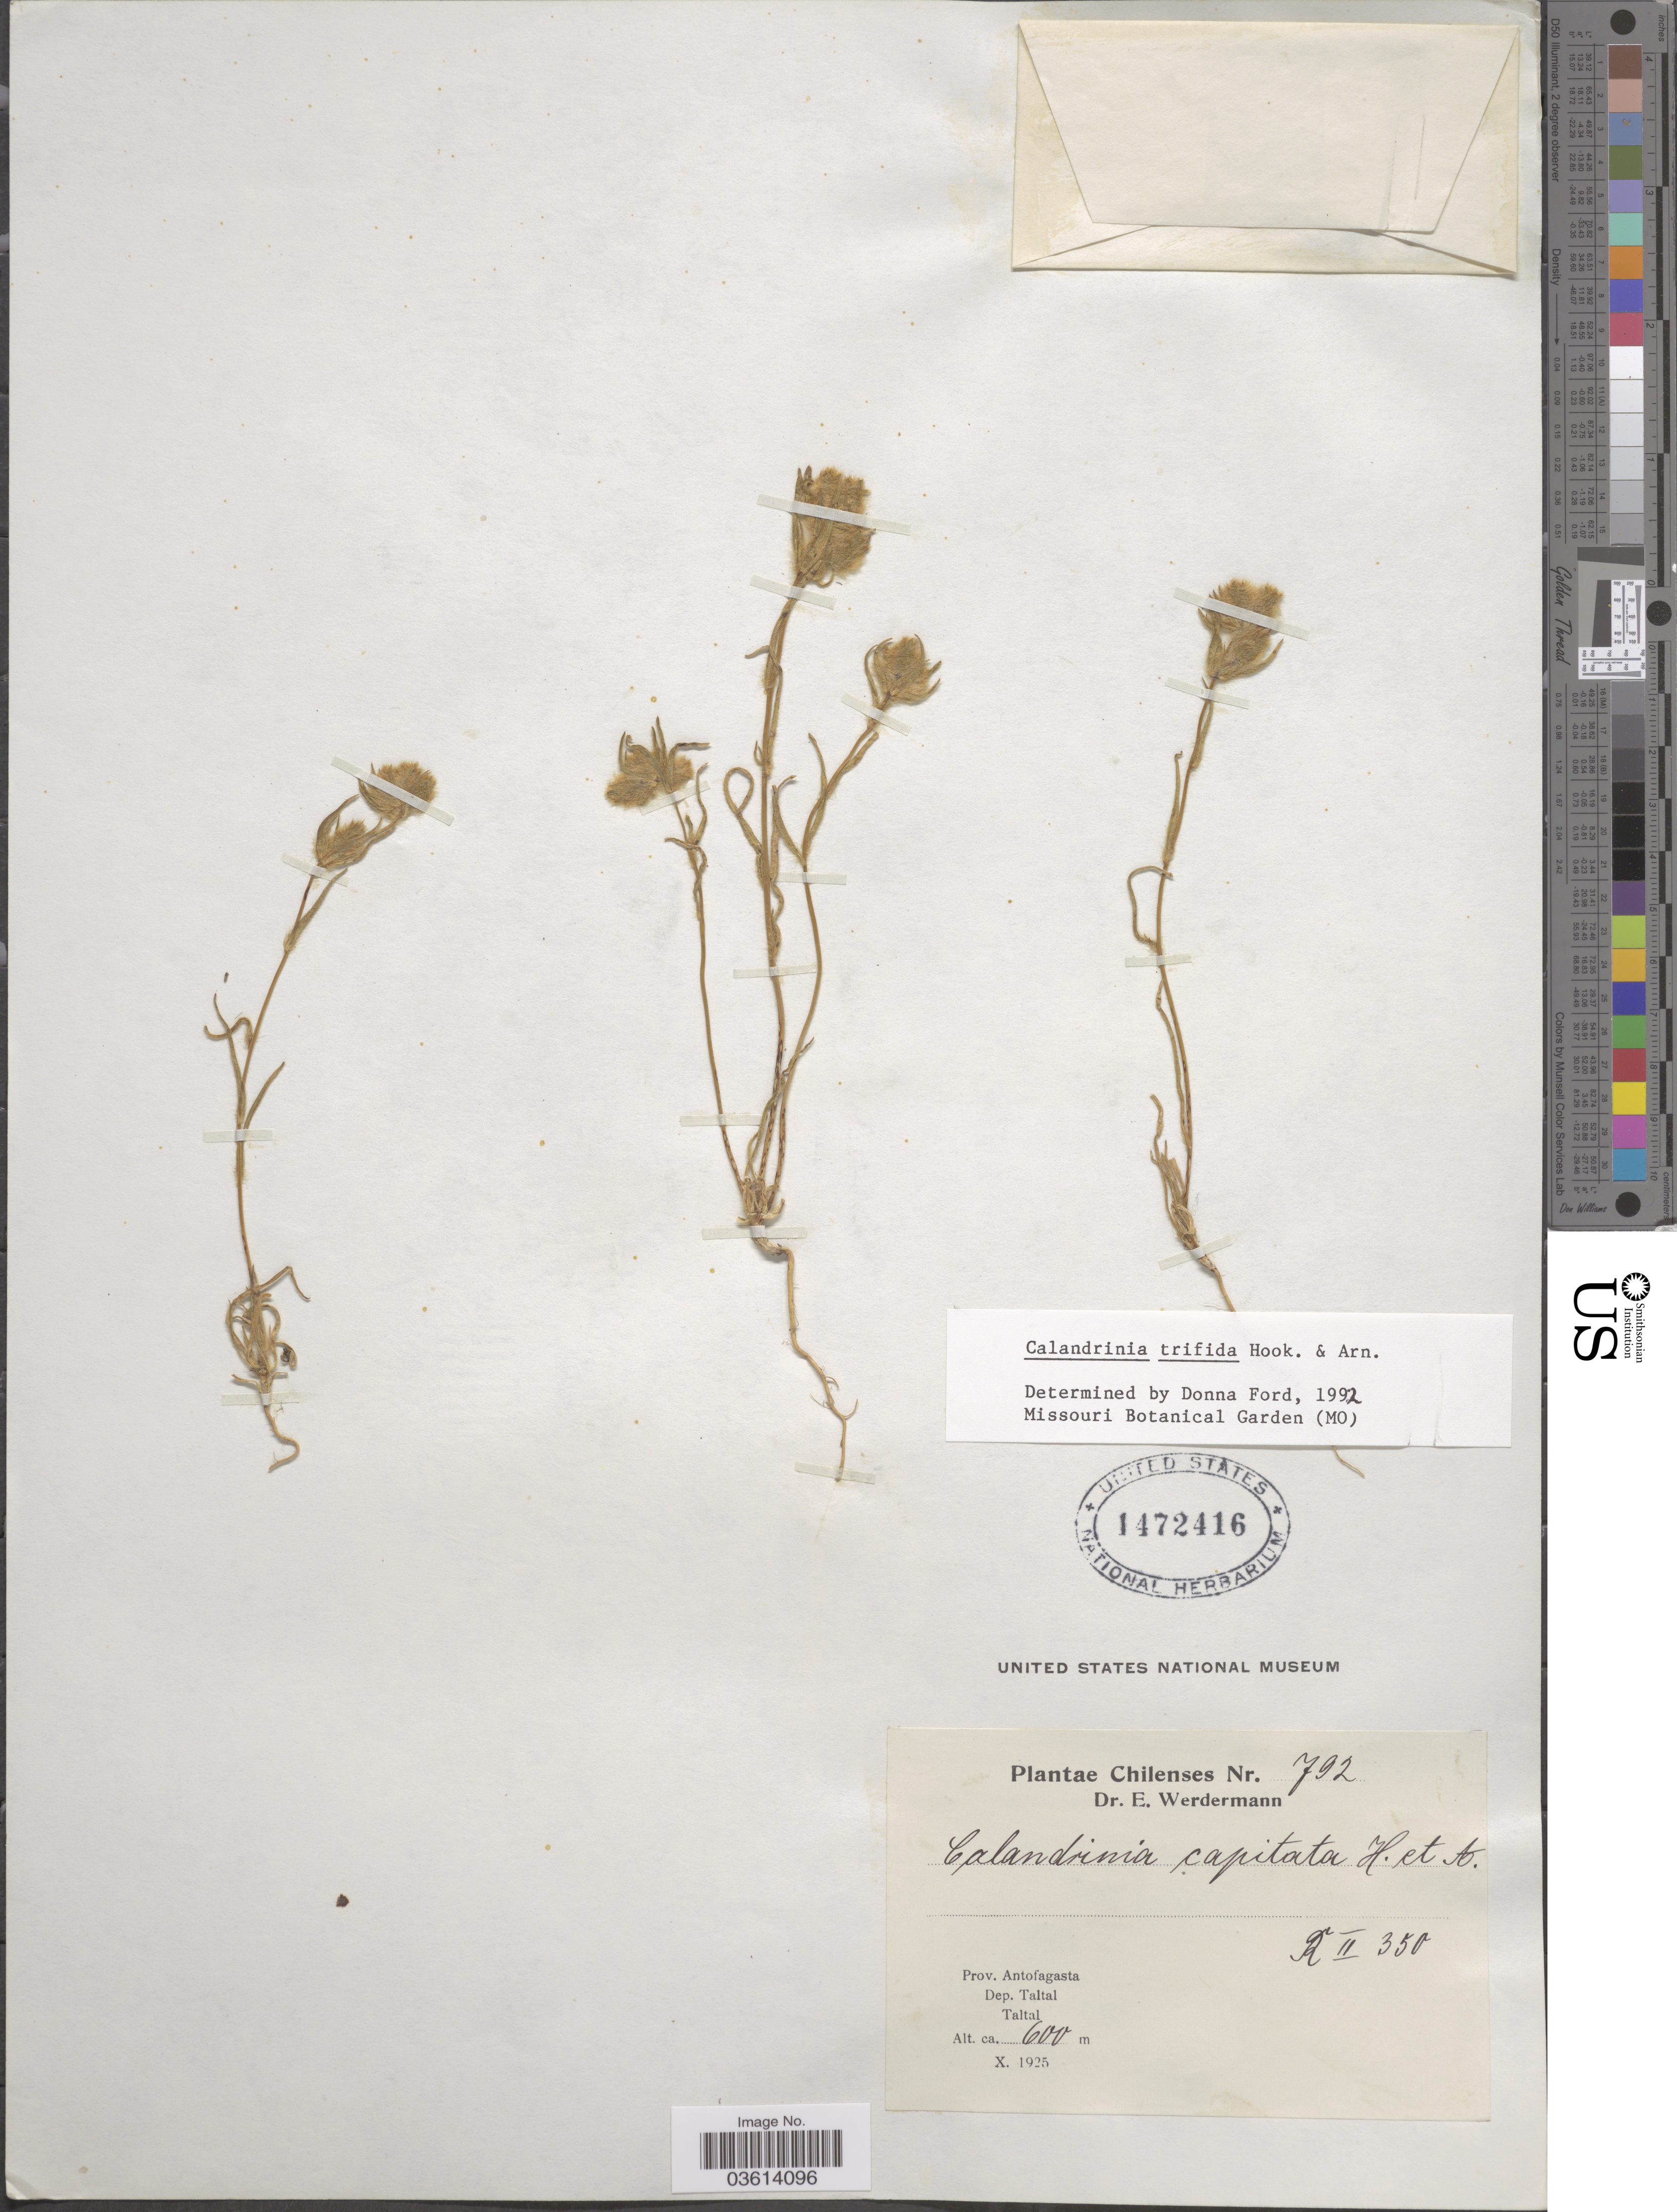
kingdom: Plantae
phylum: Tracheophyta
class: Magnoliopsida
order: Caryophyllales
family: Montiaceae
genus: Montiopsis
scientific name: Montiopsis trifida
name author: (Hook. & Arn.) D.I. Ford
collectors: E. Werdermann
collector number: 792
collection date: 1925-10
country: Chile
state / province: Antofagasta (II)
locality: Prov. Antofagasta. Dep. Taltal. Taltal.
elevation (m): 600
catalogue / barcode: US 1472416